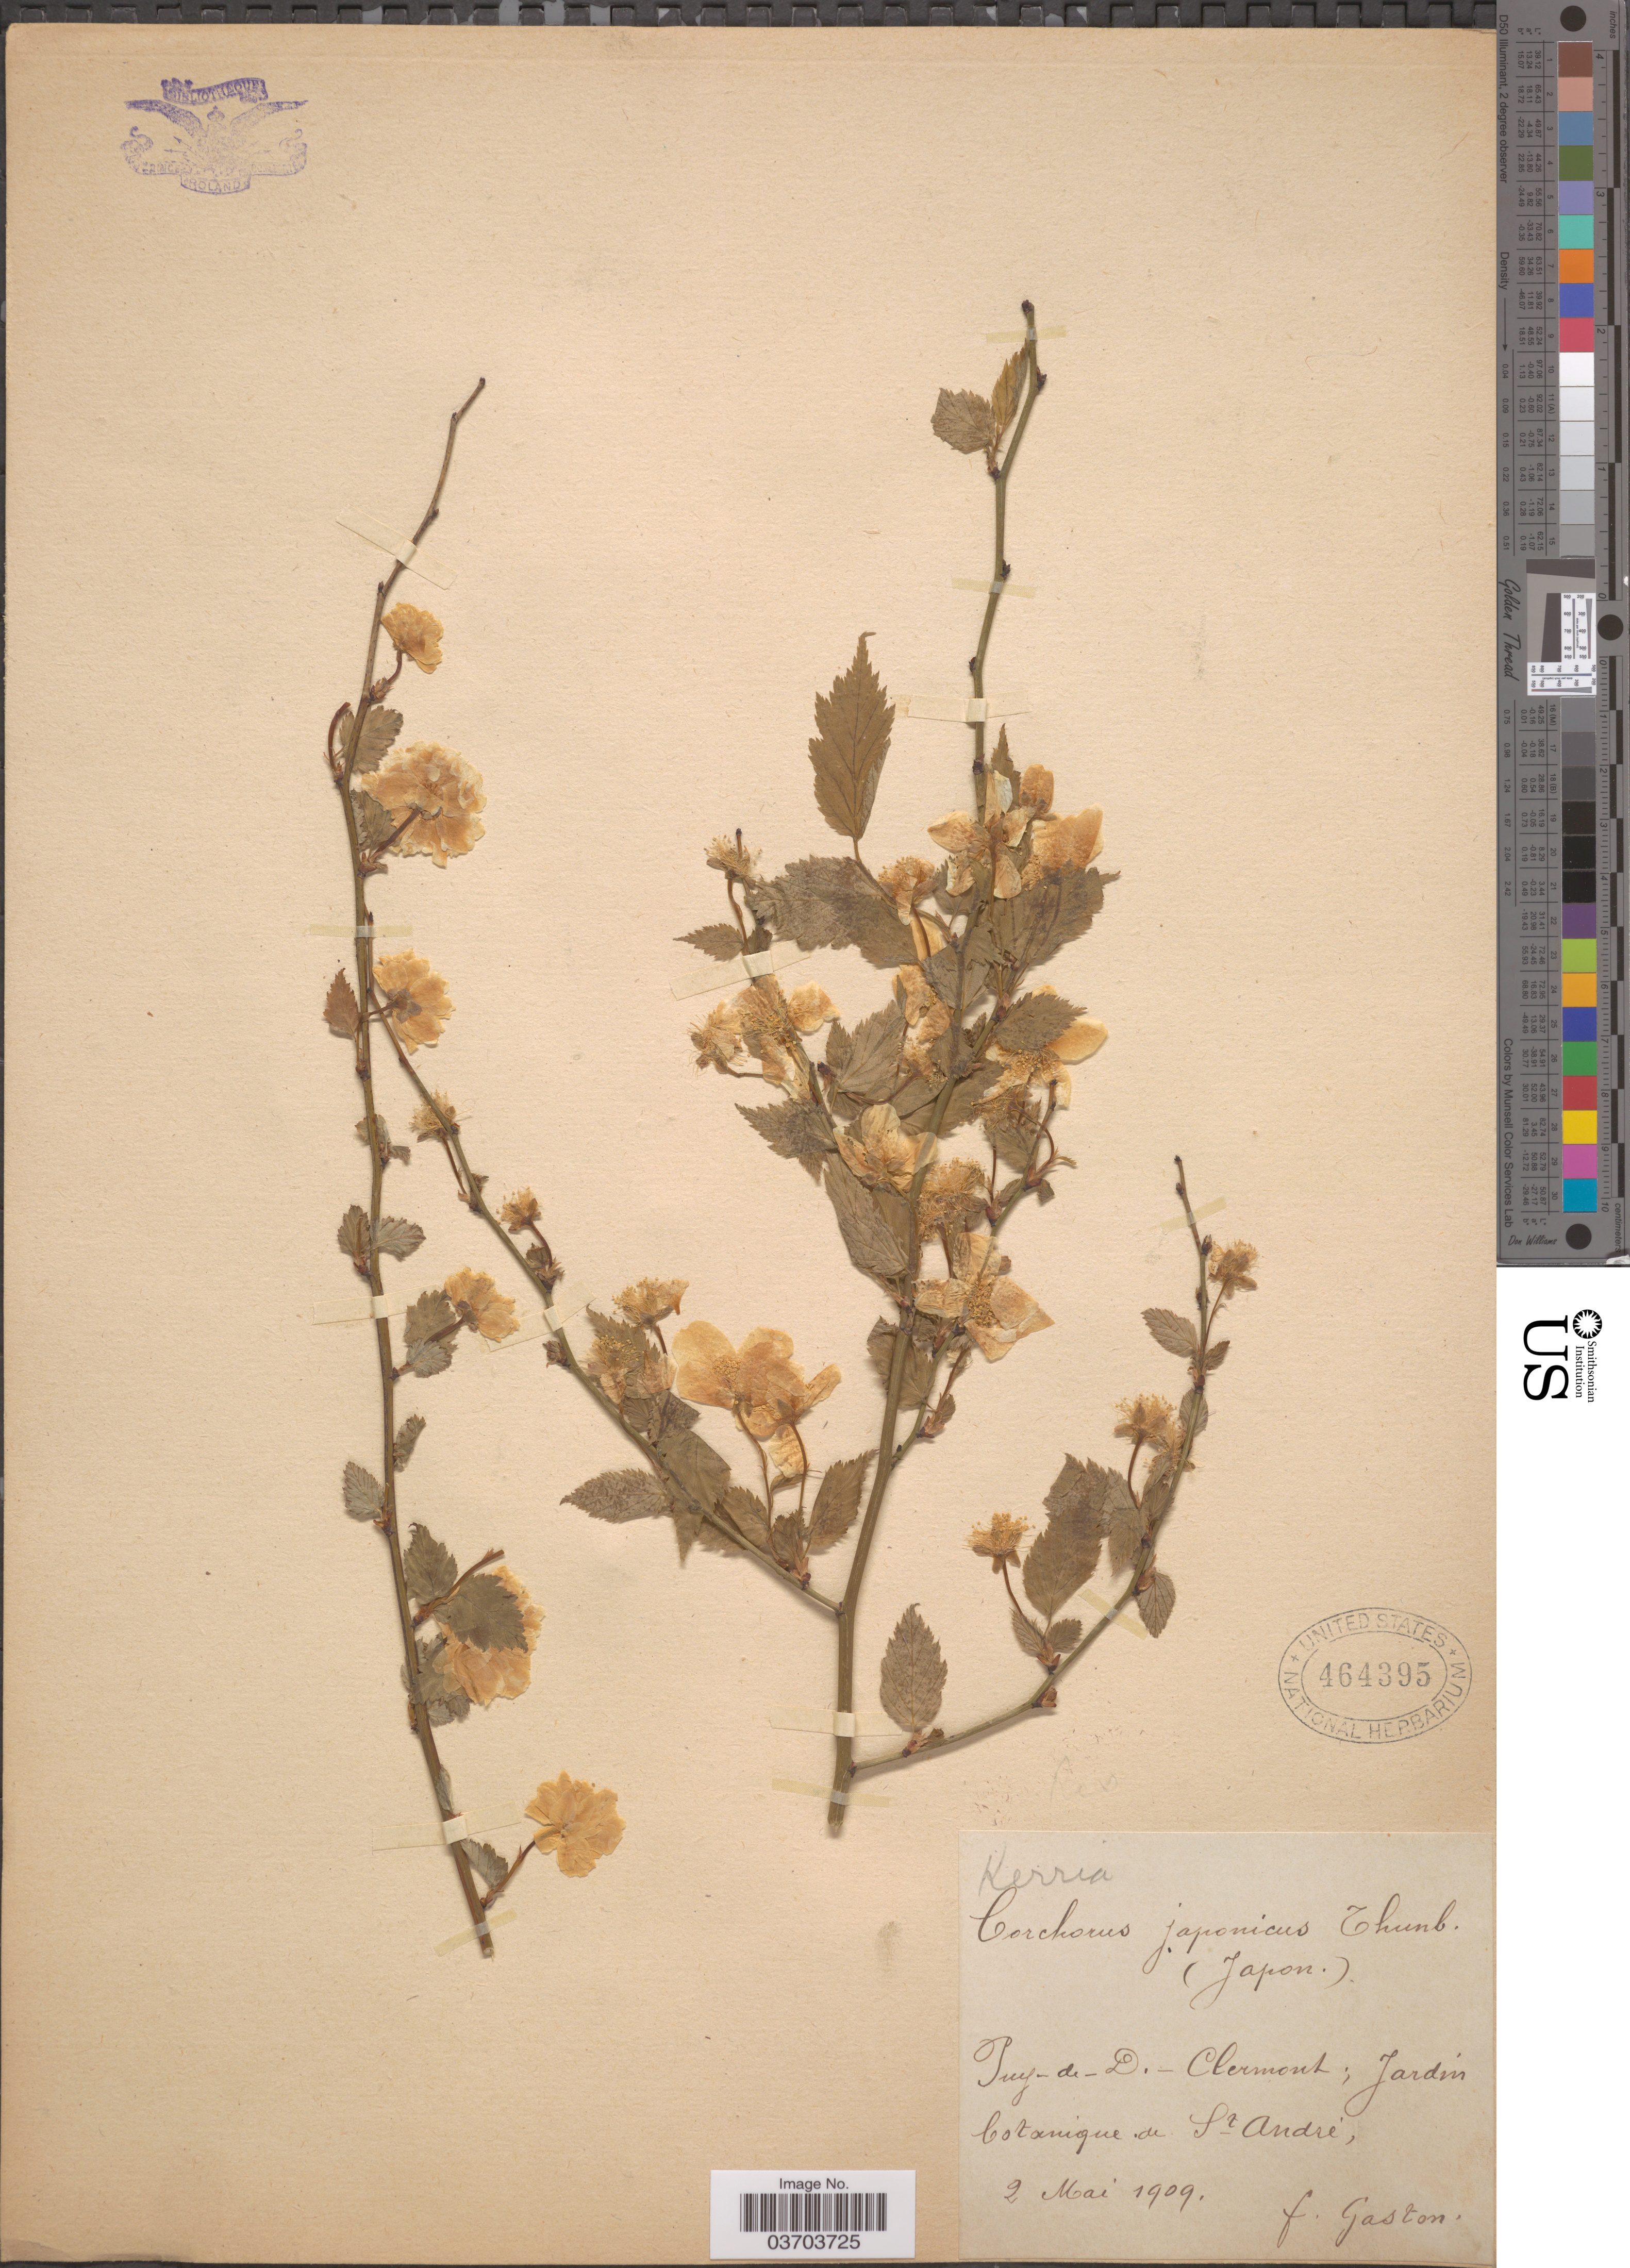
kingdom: Plantae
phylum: Tracheophyta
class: Magnoliopsida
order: Rosales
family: Rosaceae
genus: Kerria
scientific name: Kerria japonica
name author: (L.) DC.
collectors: F. Gaston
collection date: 1909-05-02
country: Japan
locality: Puy-de-D.-Clermont; Jardin botanique de St. André.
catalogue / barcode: US 464395